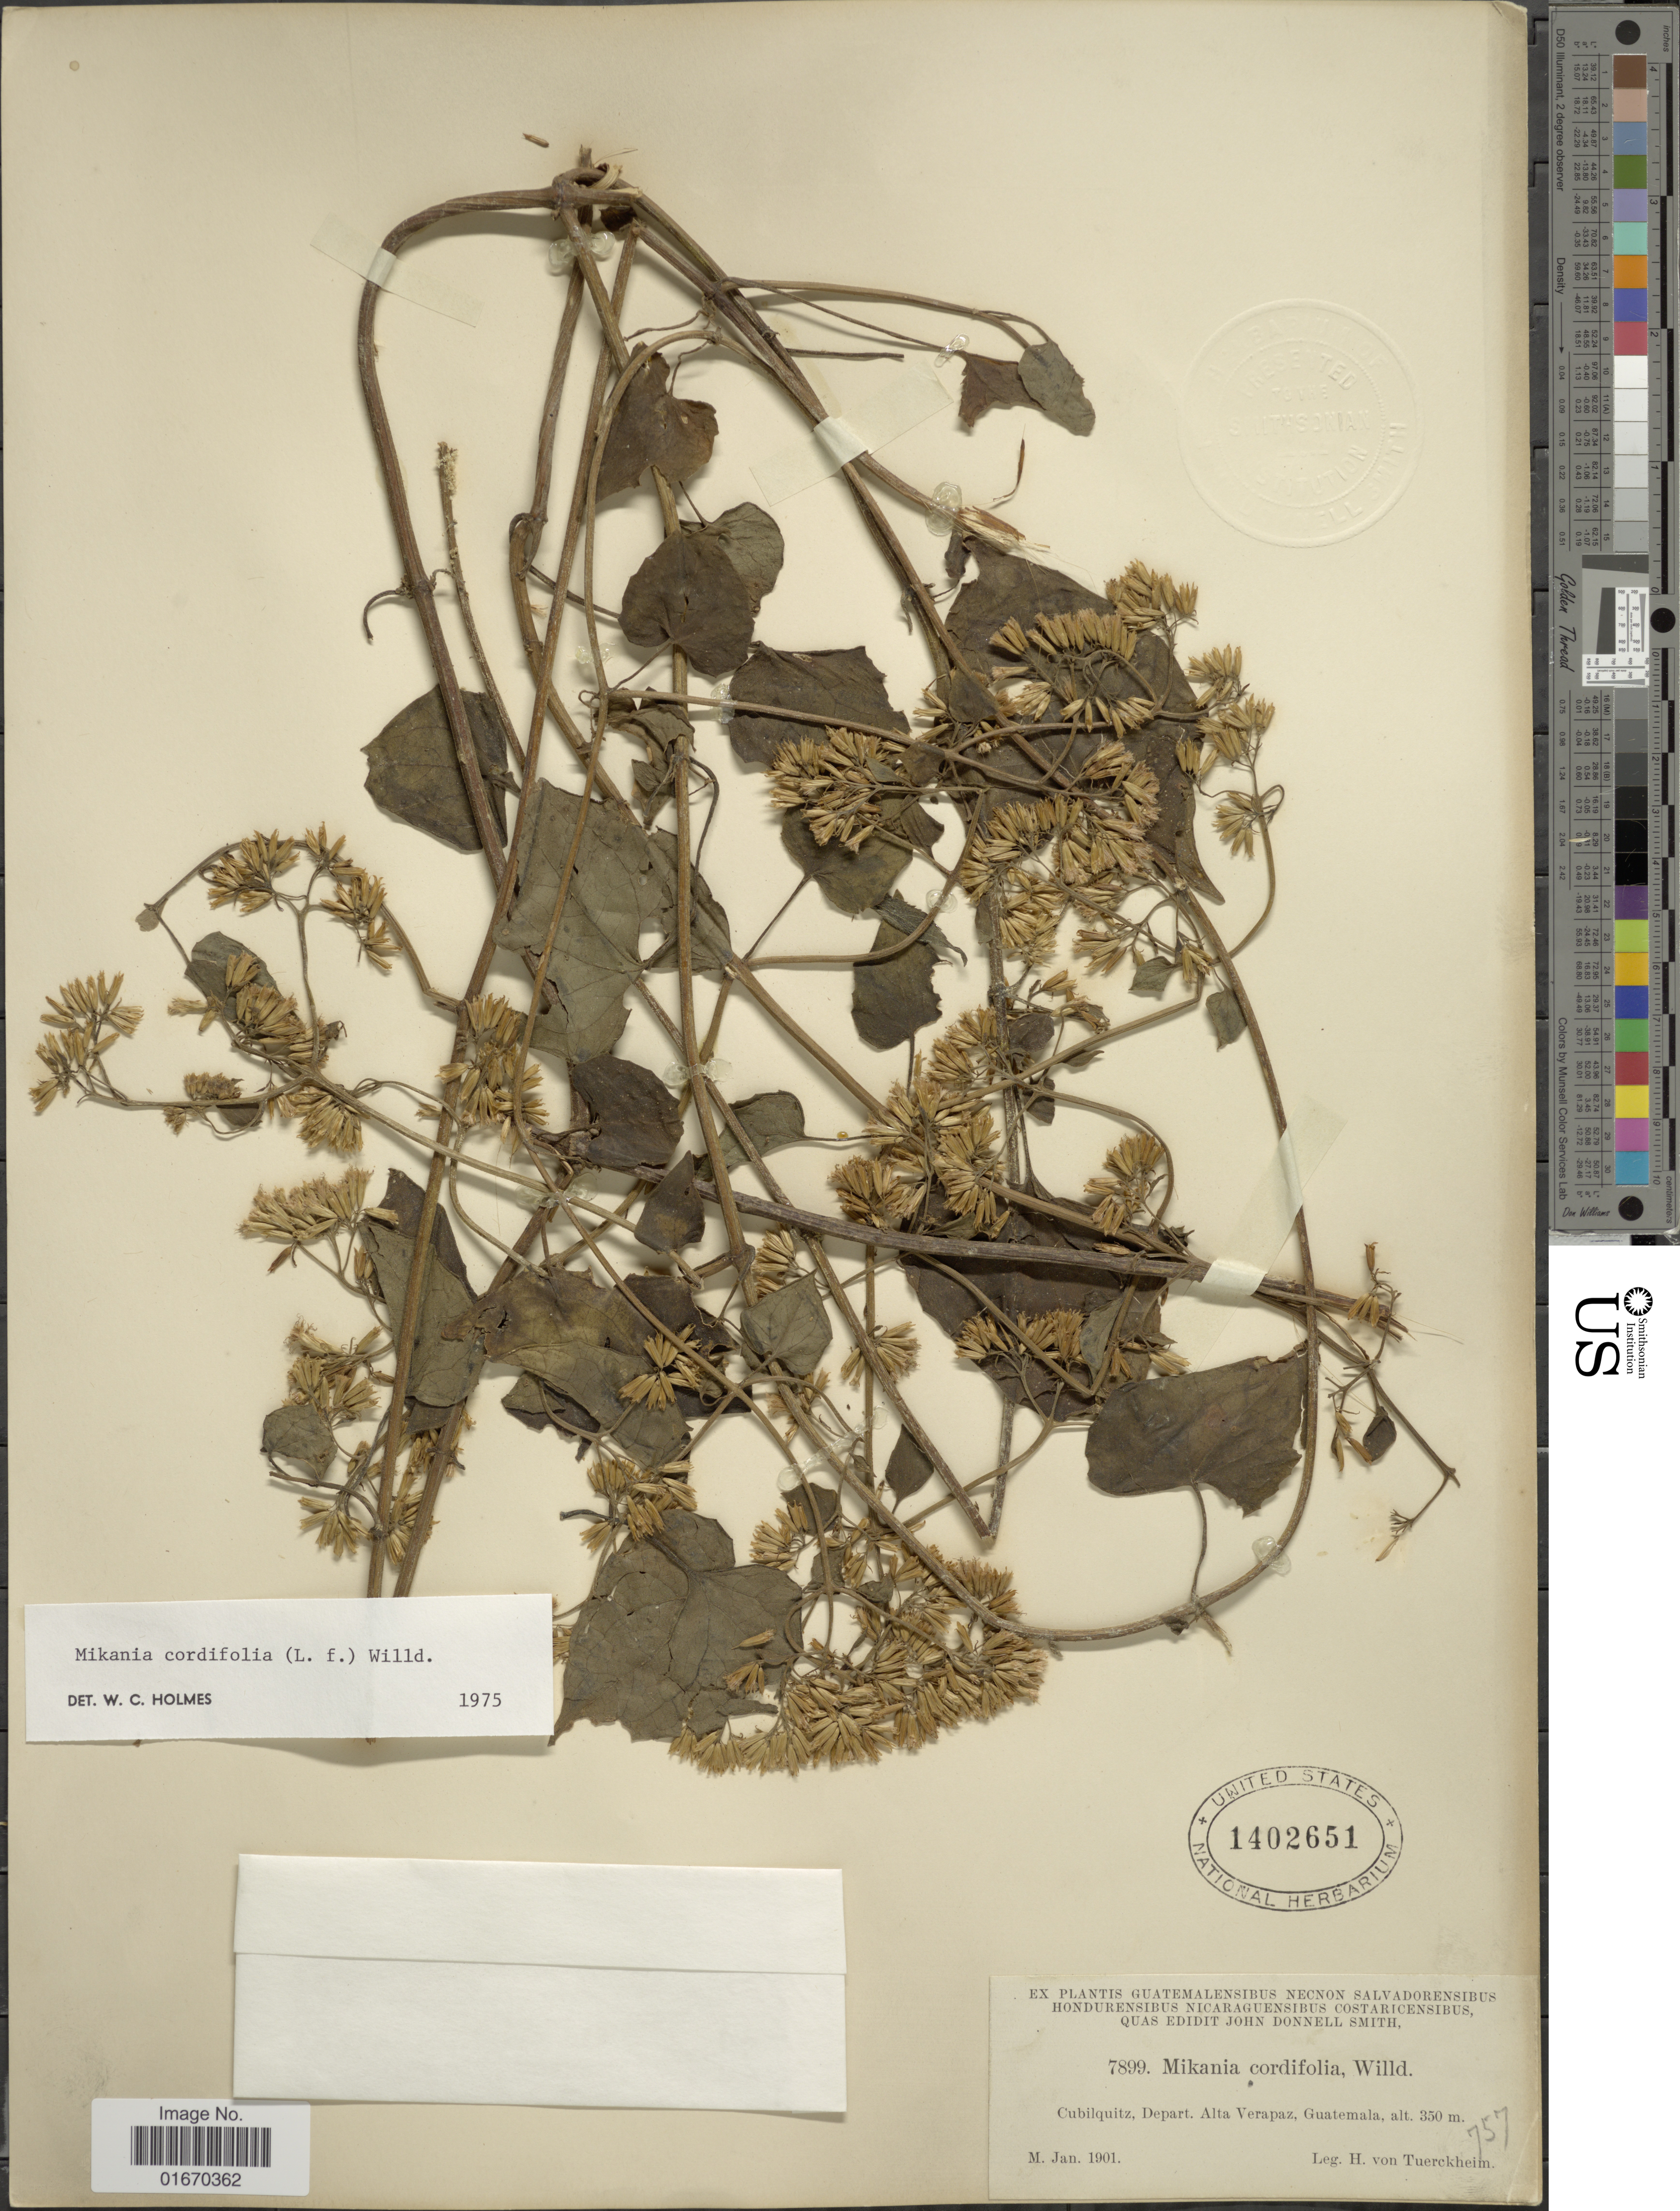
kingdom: Plantae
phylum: Tracheophyta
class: Magnoliopsida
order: Asterales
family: Asteraceae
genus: Mikania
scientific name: Mikania cordifolia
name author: Kunth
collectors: H. von Türckheim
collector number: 7899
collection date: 1901-01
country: Guatemala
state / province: Alta Verapaz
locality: Cubilquitz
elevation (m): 350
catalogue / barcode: US 1402651